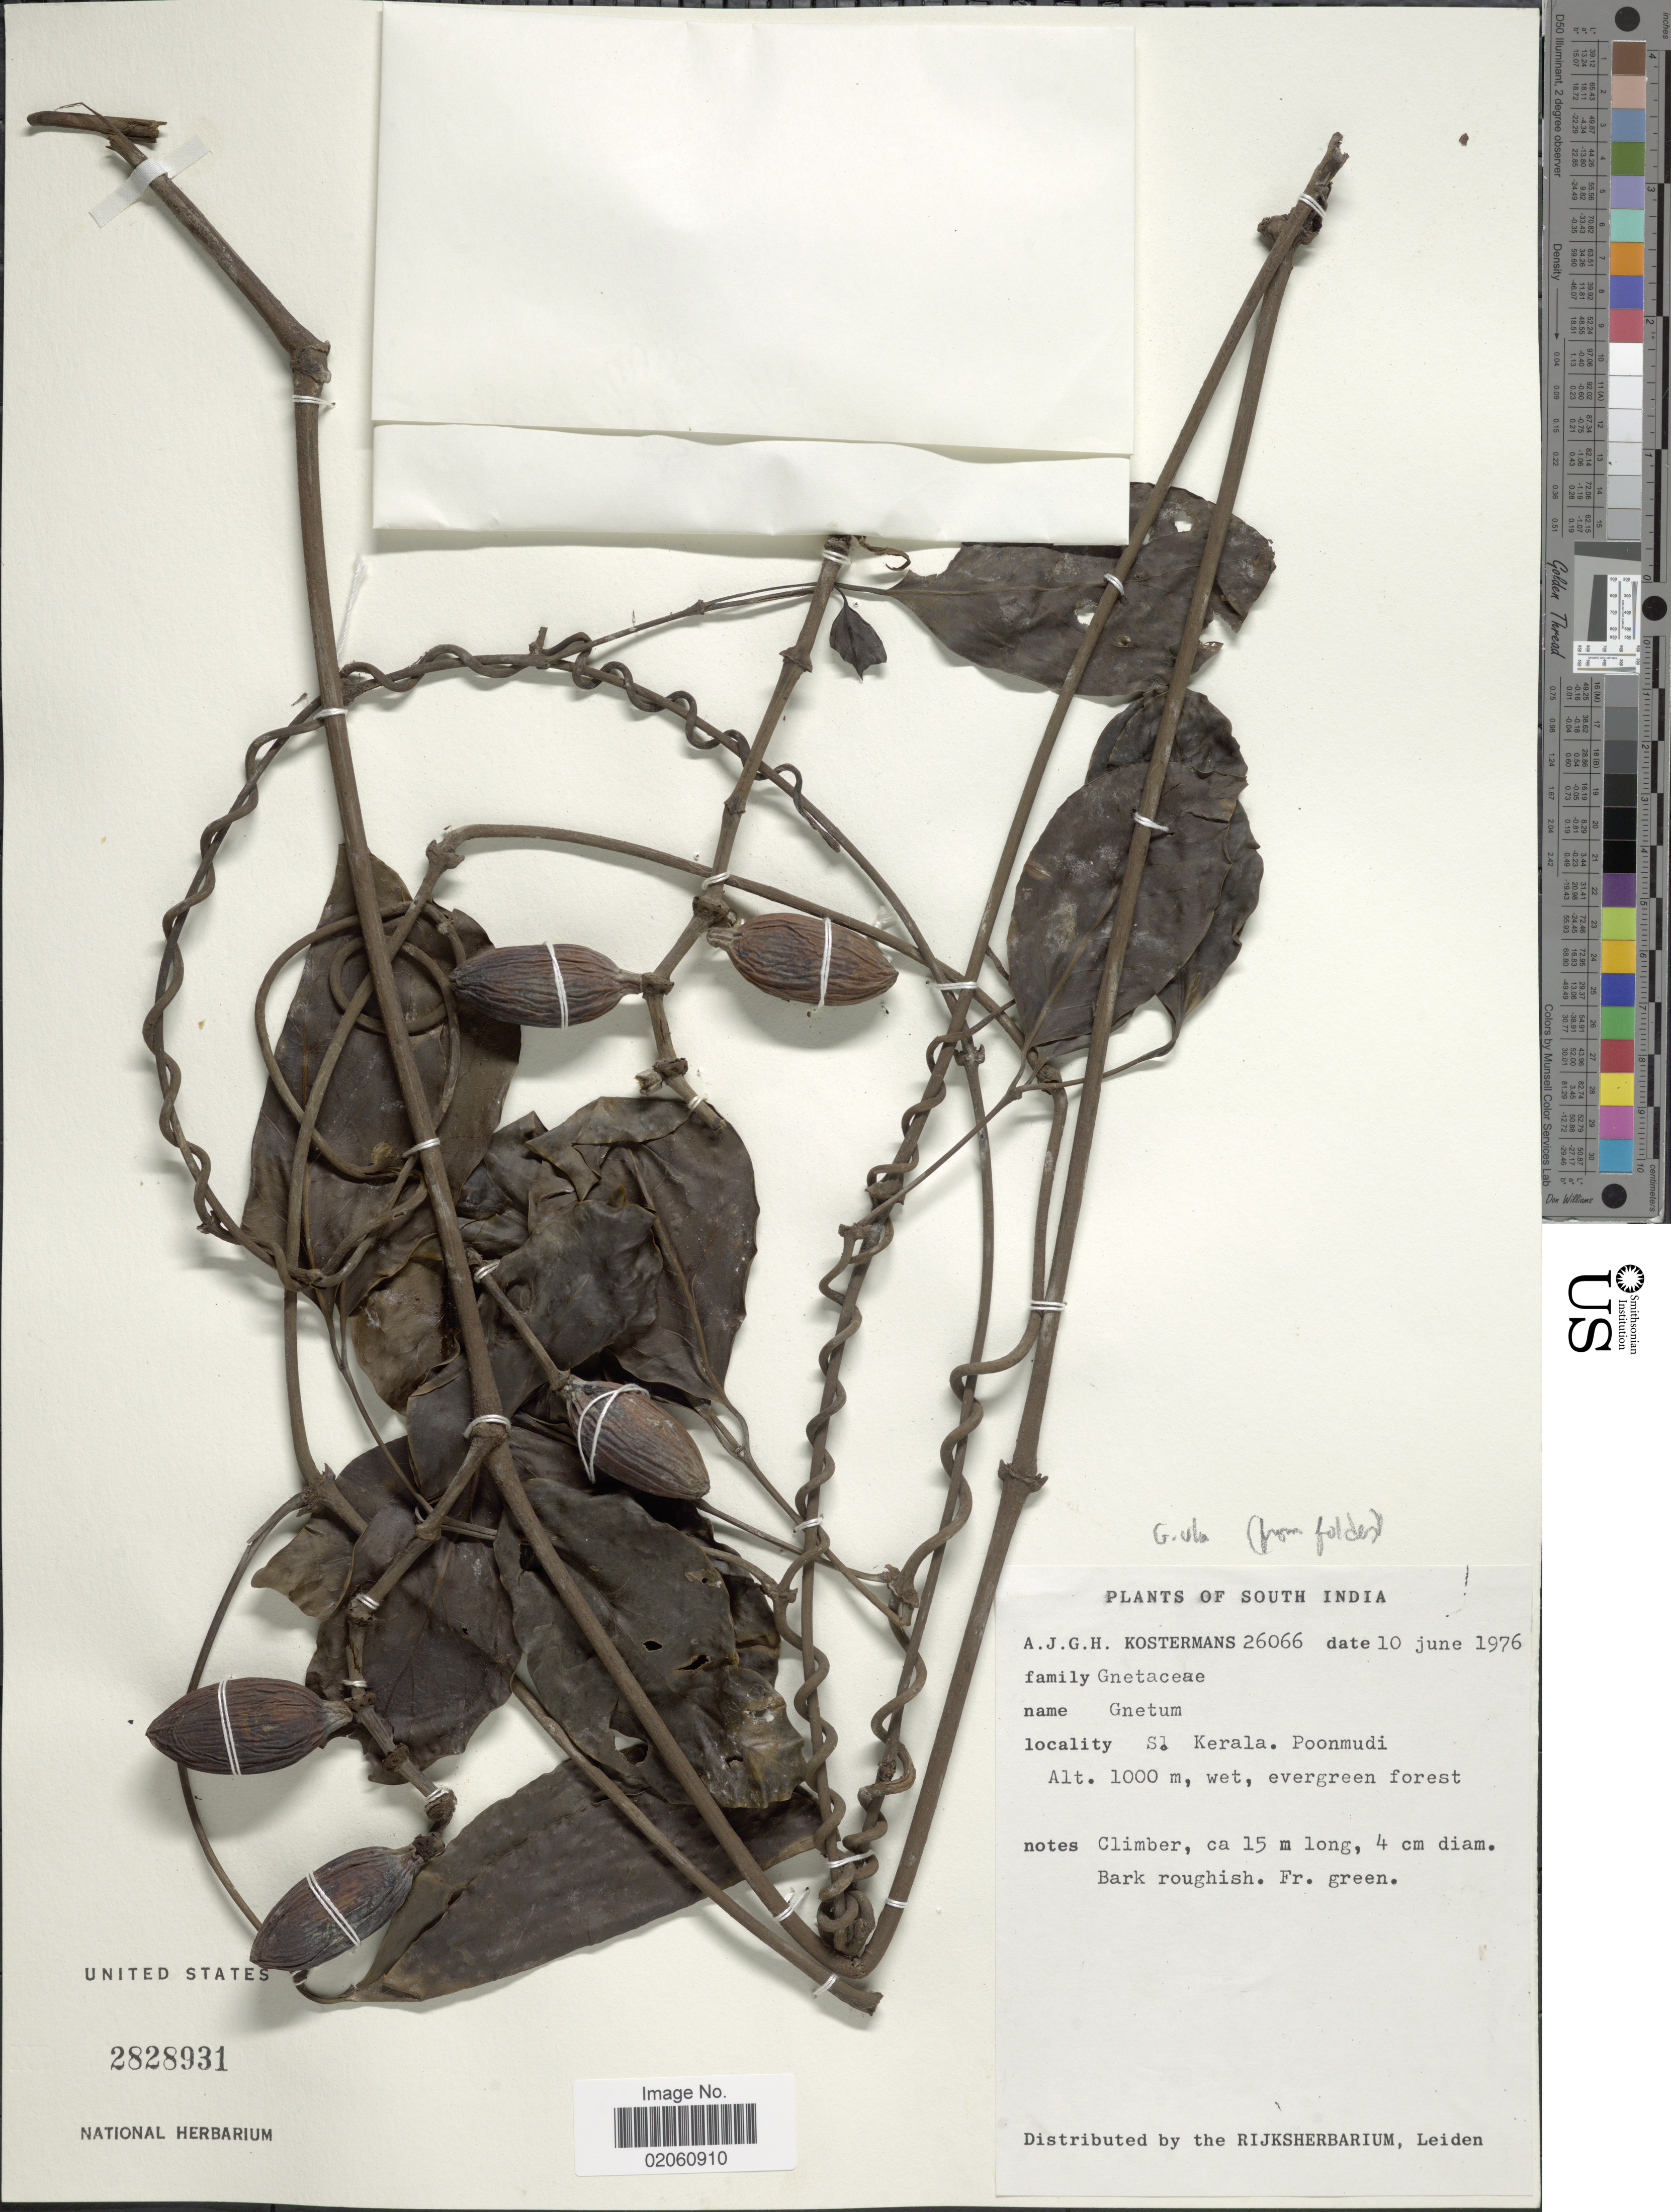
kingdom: Plantae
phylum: Tracheophyta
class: Gnetopsida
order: Gnetales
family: Gnetaceae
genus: Gnetum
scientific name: Gnetum ula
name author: Brongn.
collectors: A. J. G. Kostermans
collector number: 26066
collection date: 1976-06-10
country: India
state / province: Kerala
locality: South India, Poonmudi, wet, evergreen forest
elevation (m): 1000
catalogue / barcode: US 2828931